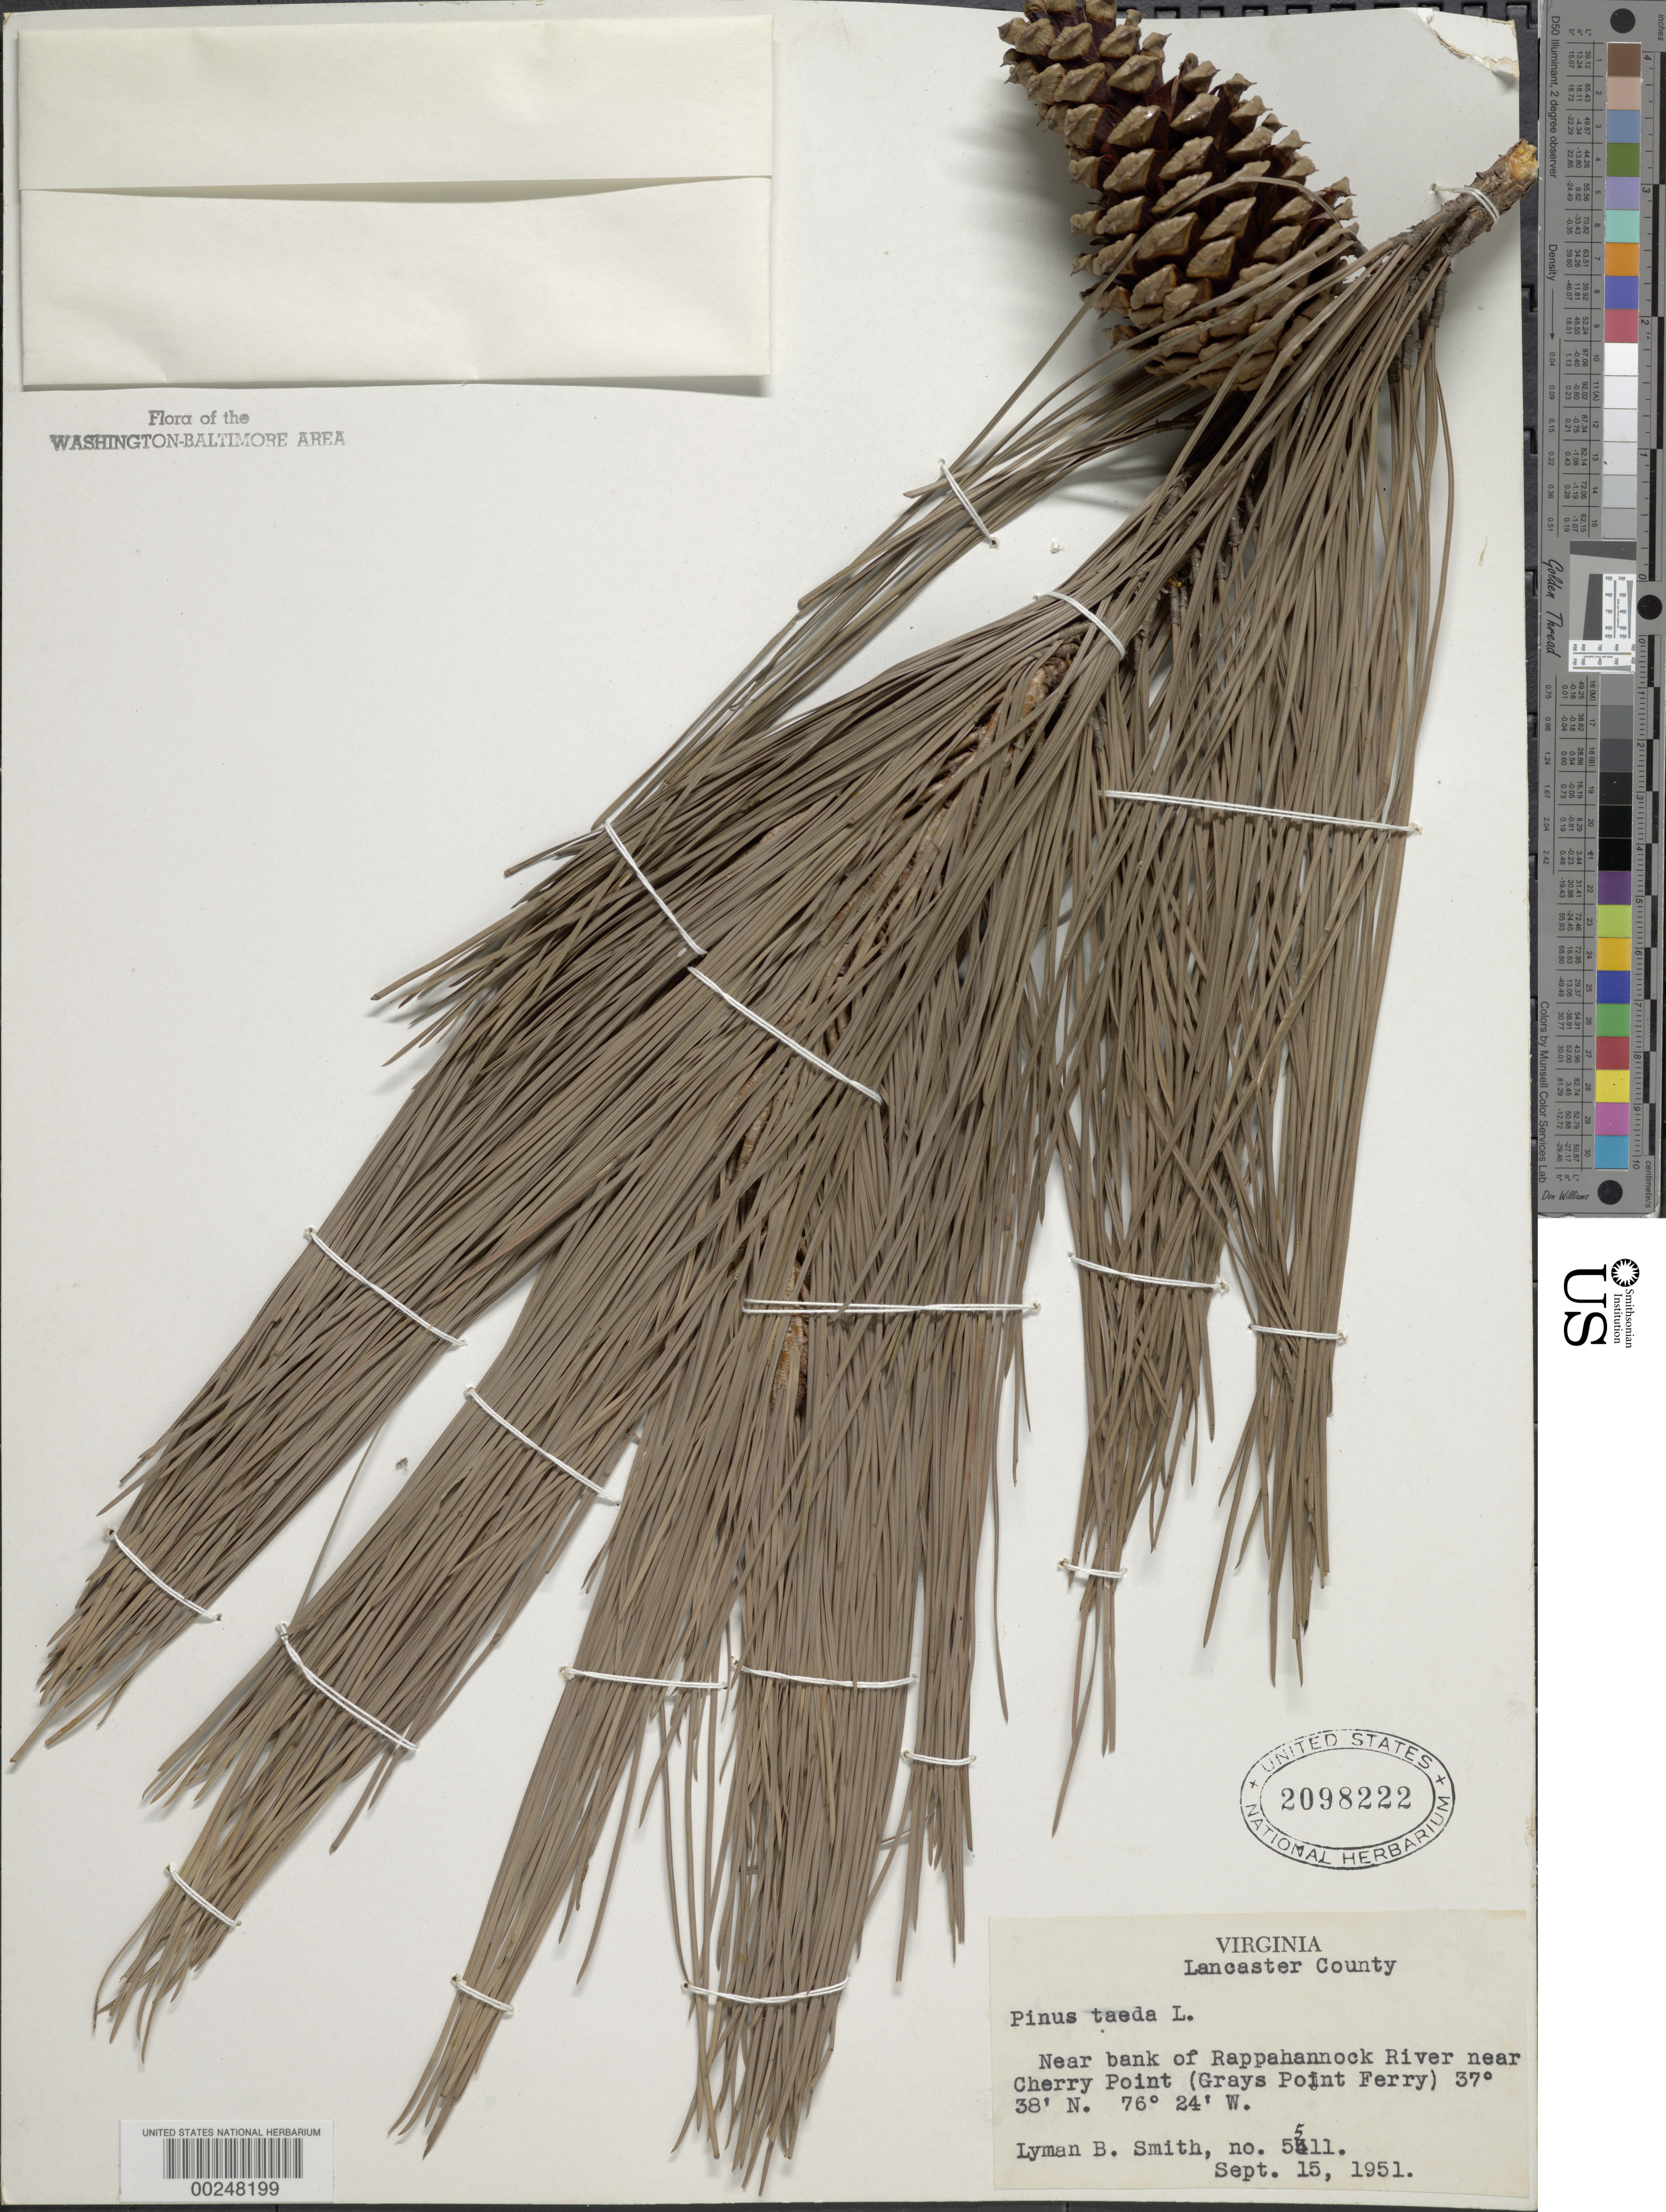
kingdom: Plantae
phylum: Tracheophyta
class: Pinopsida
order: Pinales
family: Pinaceae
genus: Pinus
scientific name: Pinus taeda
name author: L.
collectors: L. Smith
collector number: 5511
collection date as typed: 15 Sep 1951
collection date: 1951-09-15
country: United States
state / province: Virginia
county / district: Lancaster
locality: Near bank of Rappahannock River, near Cherry Point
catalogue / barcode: US 2098222